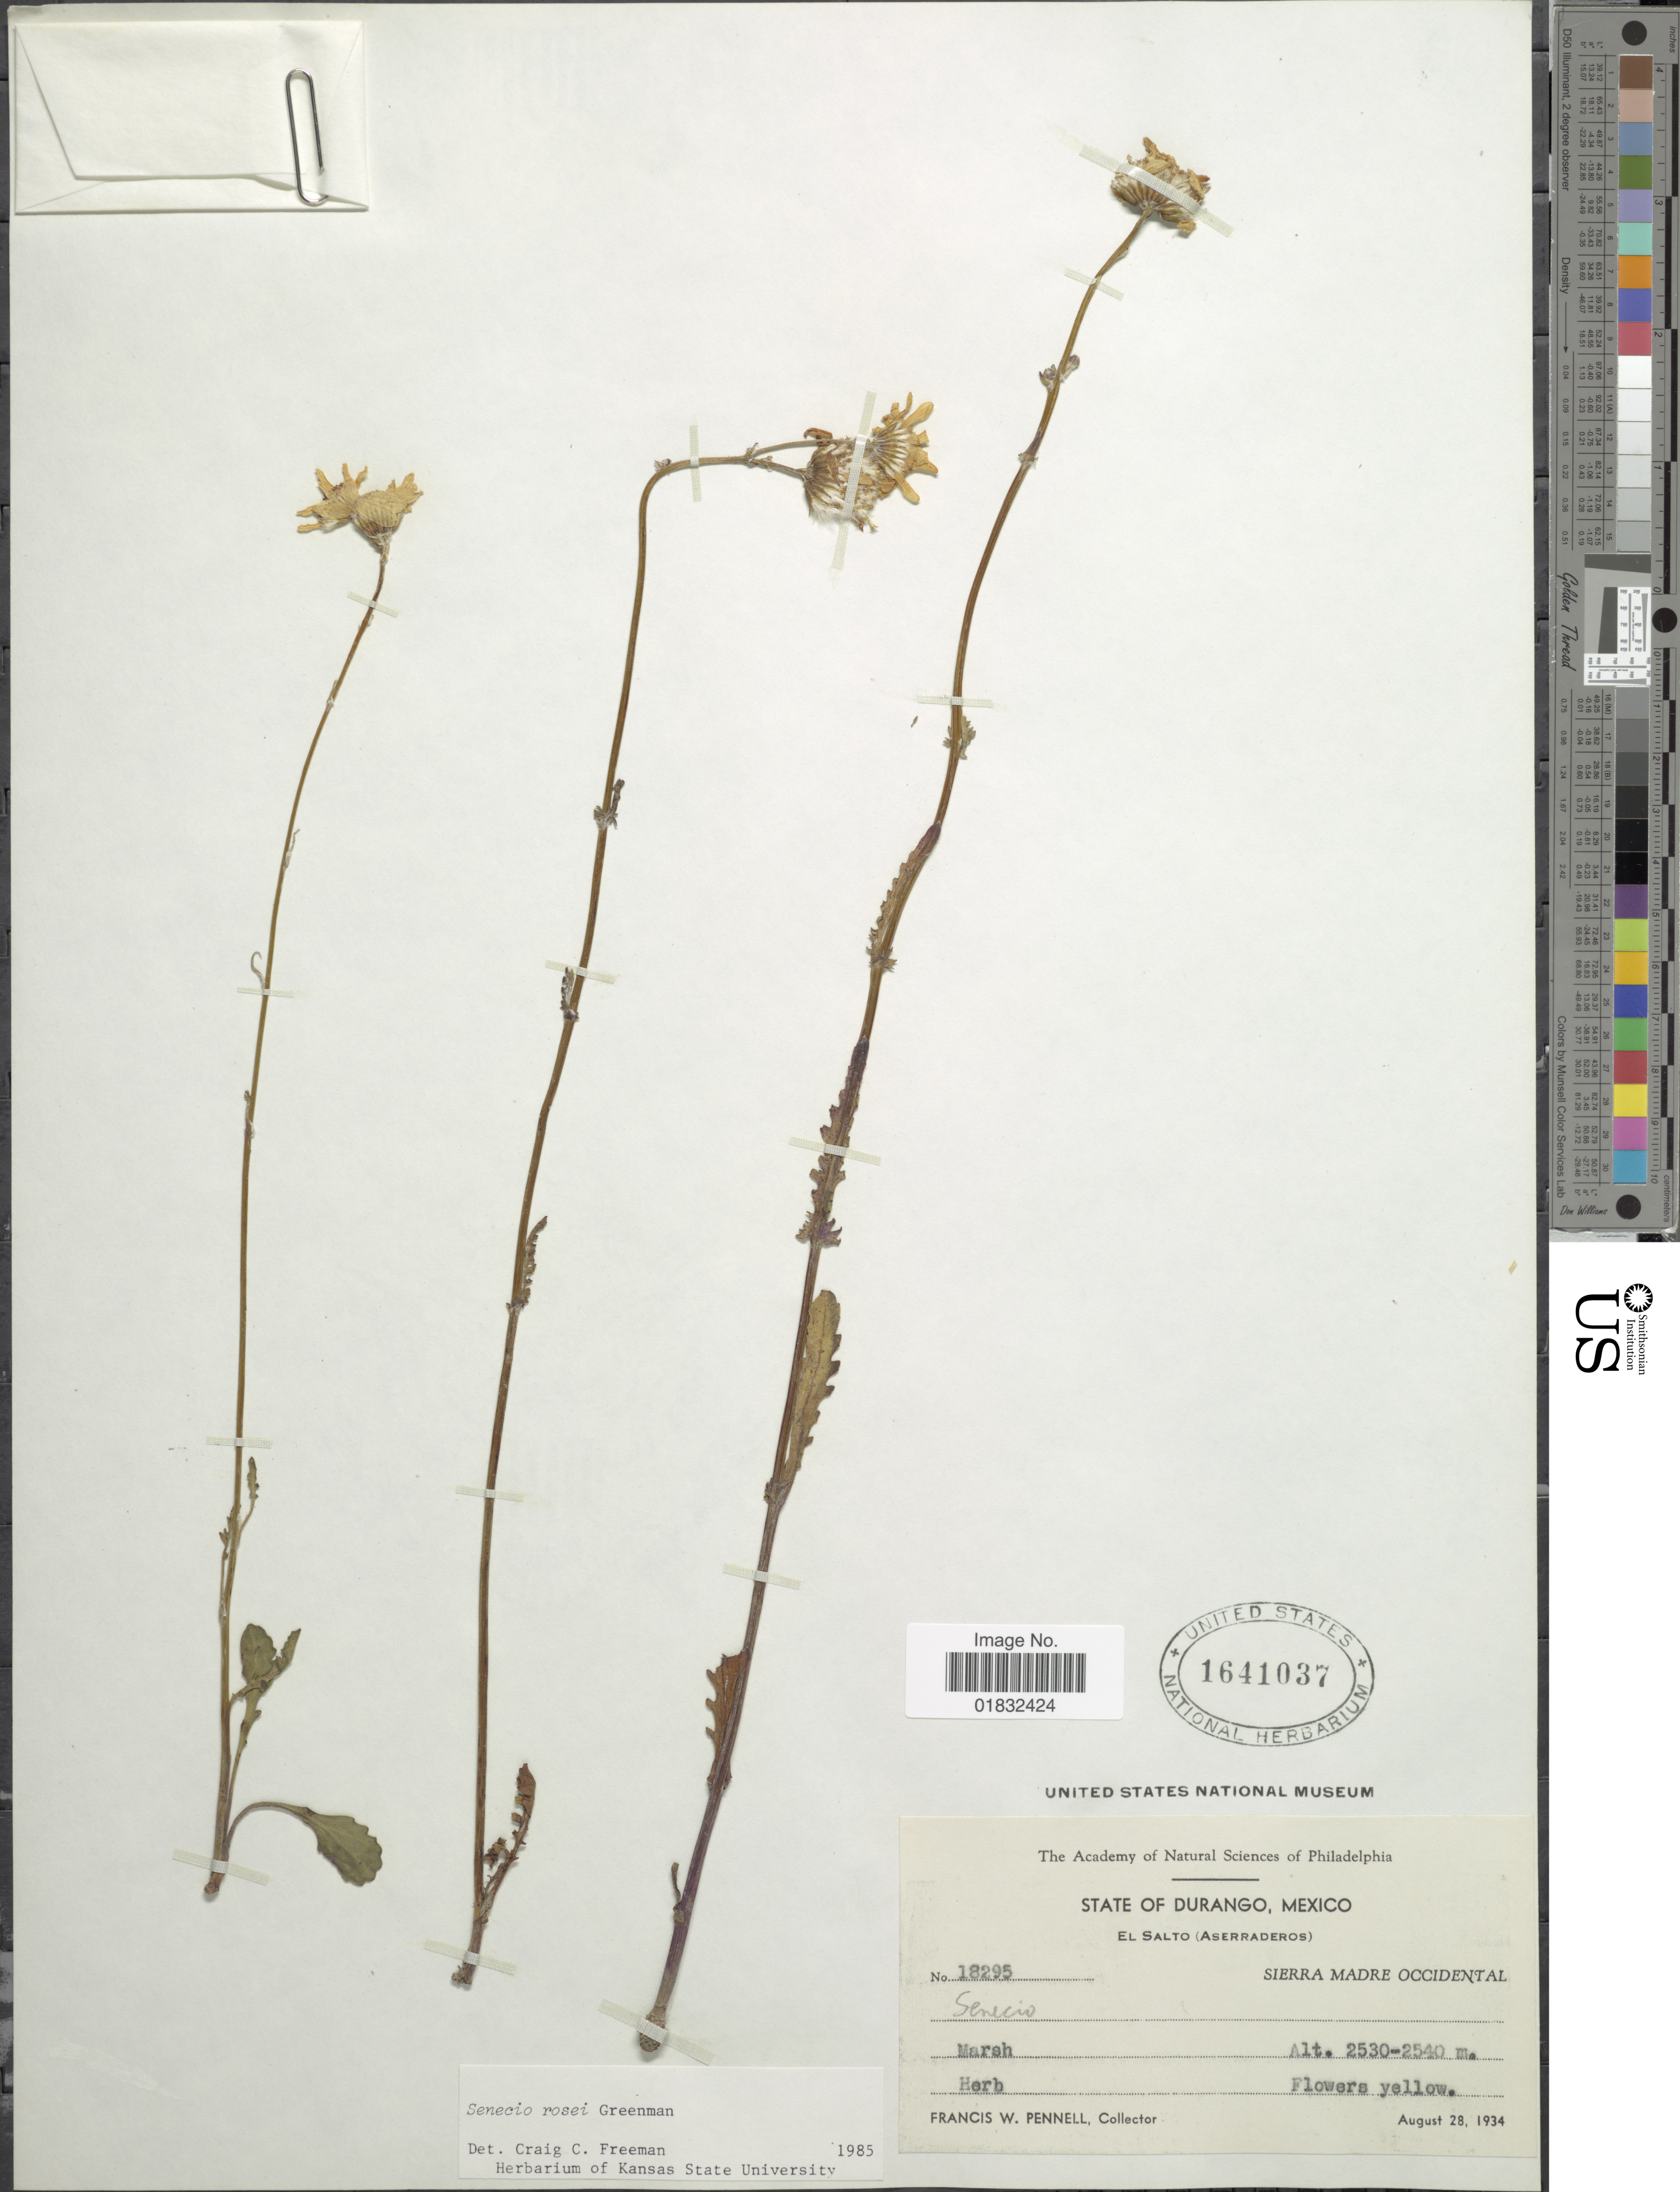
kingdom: Plantae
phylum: Tracheophyta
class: Magnoliopsida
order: Asterales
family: Asteraceae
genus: Packera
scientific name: Packera rosei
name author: (Greenm.) W.A. Weber & Á. Löve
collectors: F. W. Pennell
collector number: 18295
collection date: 1934-08-28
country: Mexico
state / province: Durango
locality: El Salto (Aserraderos) Sierra Madre Occidental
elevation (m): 2530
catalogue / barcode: US 1641037